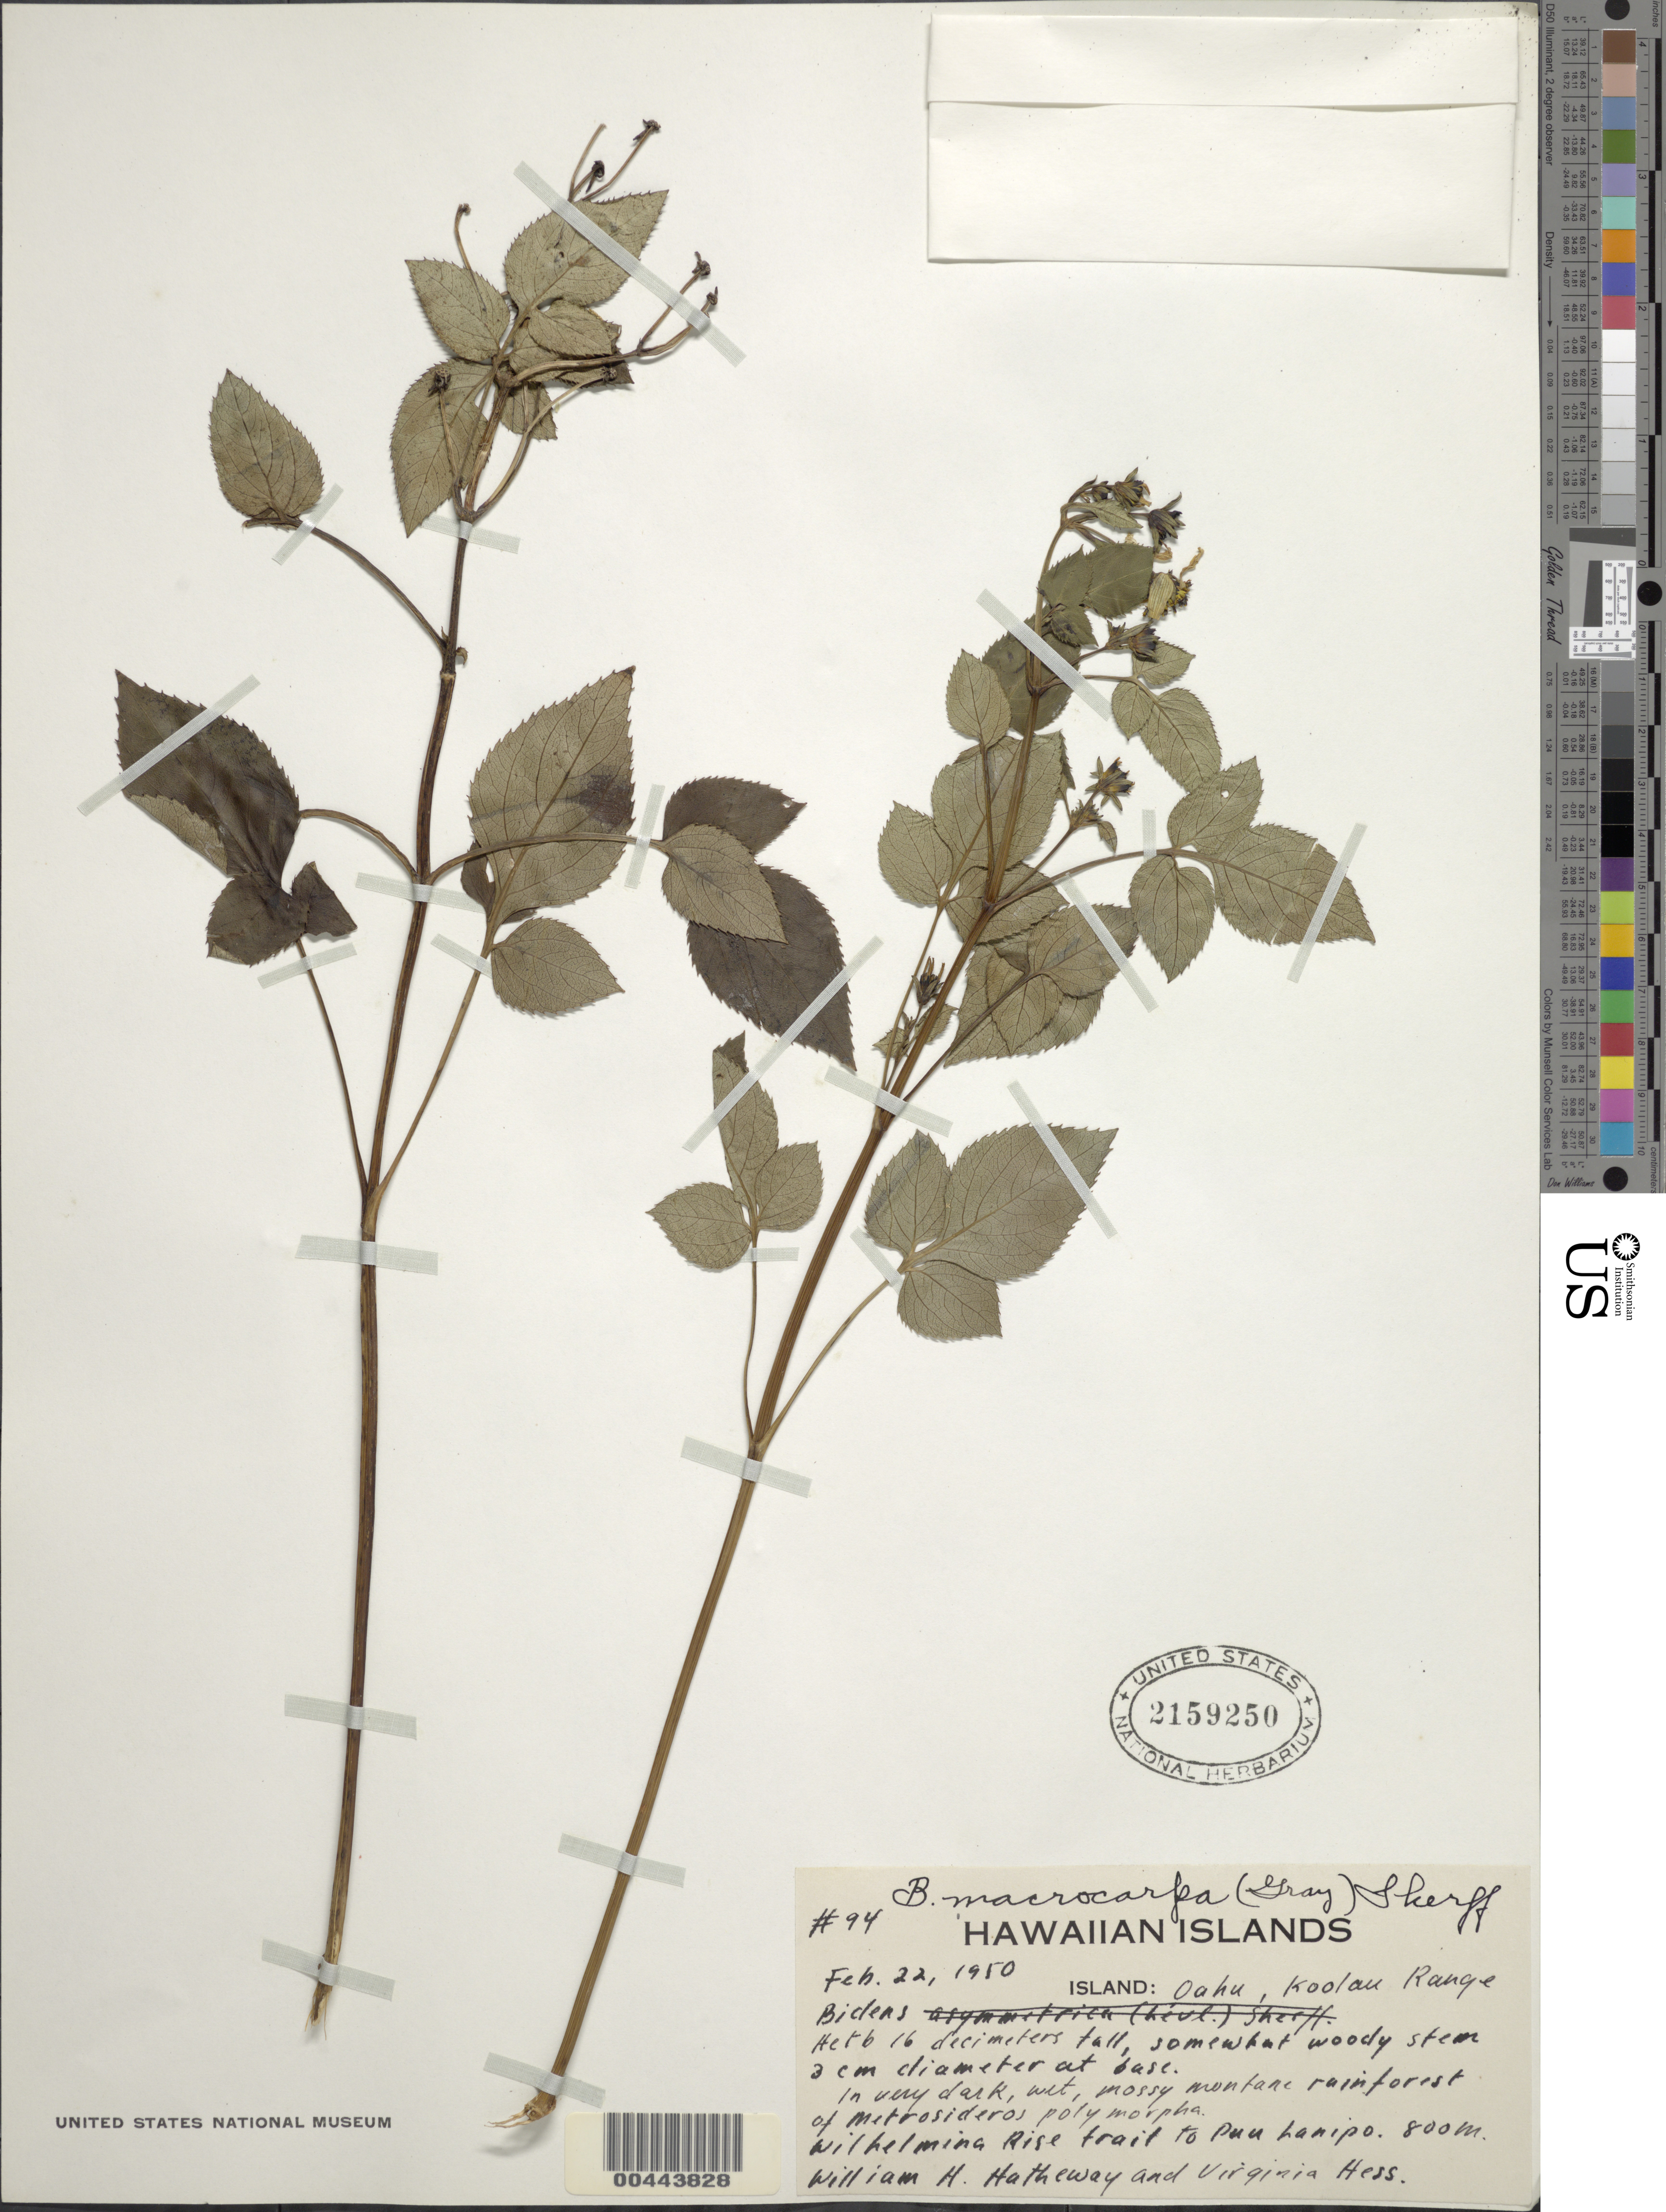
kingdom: Plantae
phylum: Tracheophyta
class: Magnoliopsida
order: Asterales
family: Asteraceae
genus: Bidens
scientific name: Bidens macrocarpa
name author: (A. Gray) Sherff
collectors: W. H. Hatheway & V. Hess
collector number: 94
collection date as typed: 22 Feb 1950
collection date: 1950-02-22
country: United States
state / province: Hawaii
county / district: Honolulu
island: Oahu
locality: Koolau Range, Wilhelmina Rise Trail to Puu Lanipo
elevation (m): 800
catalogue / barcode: US 2159250